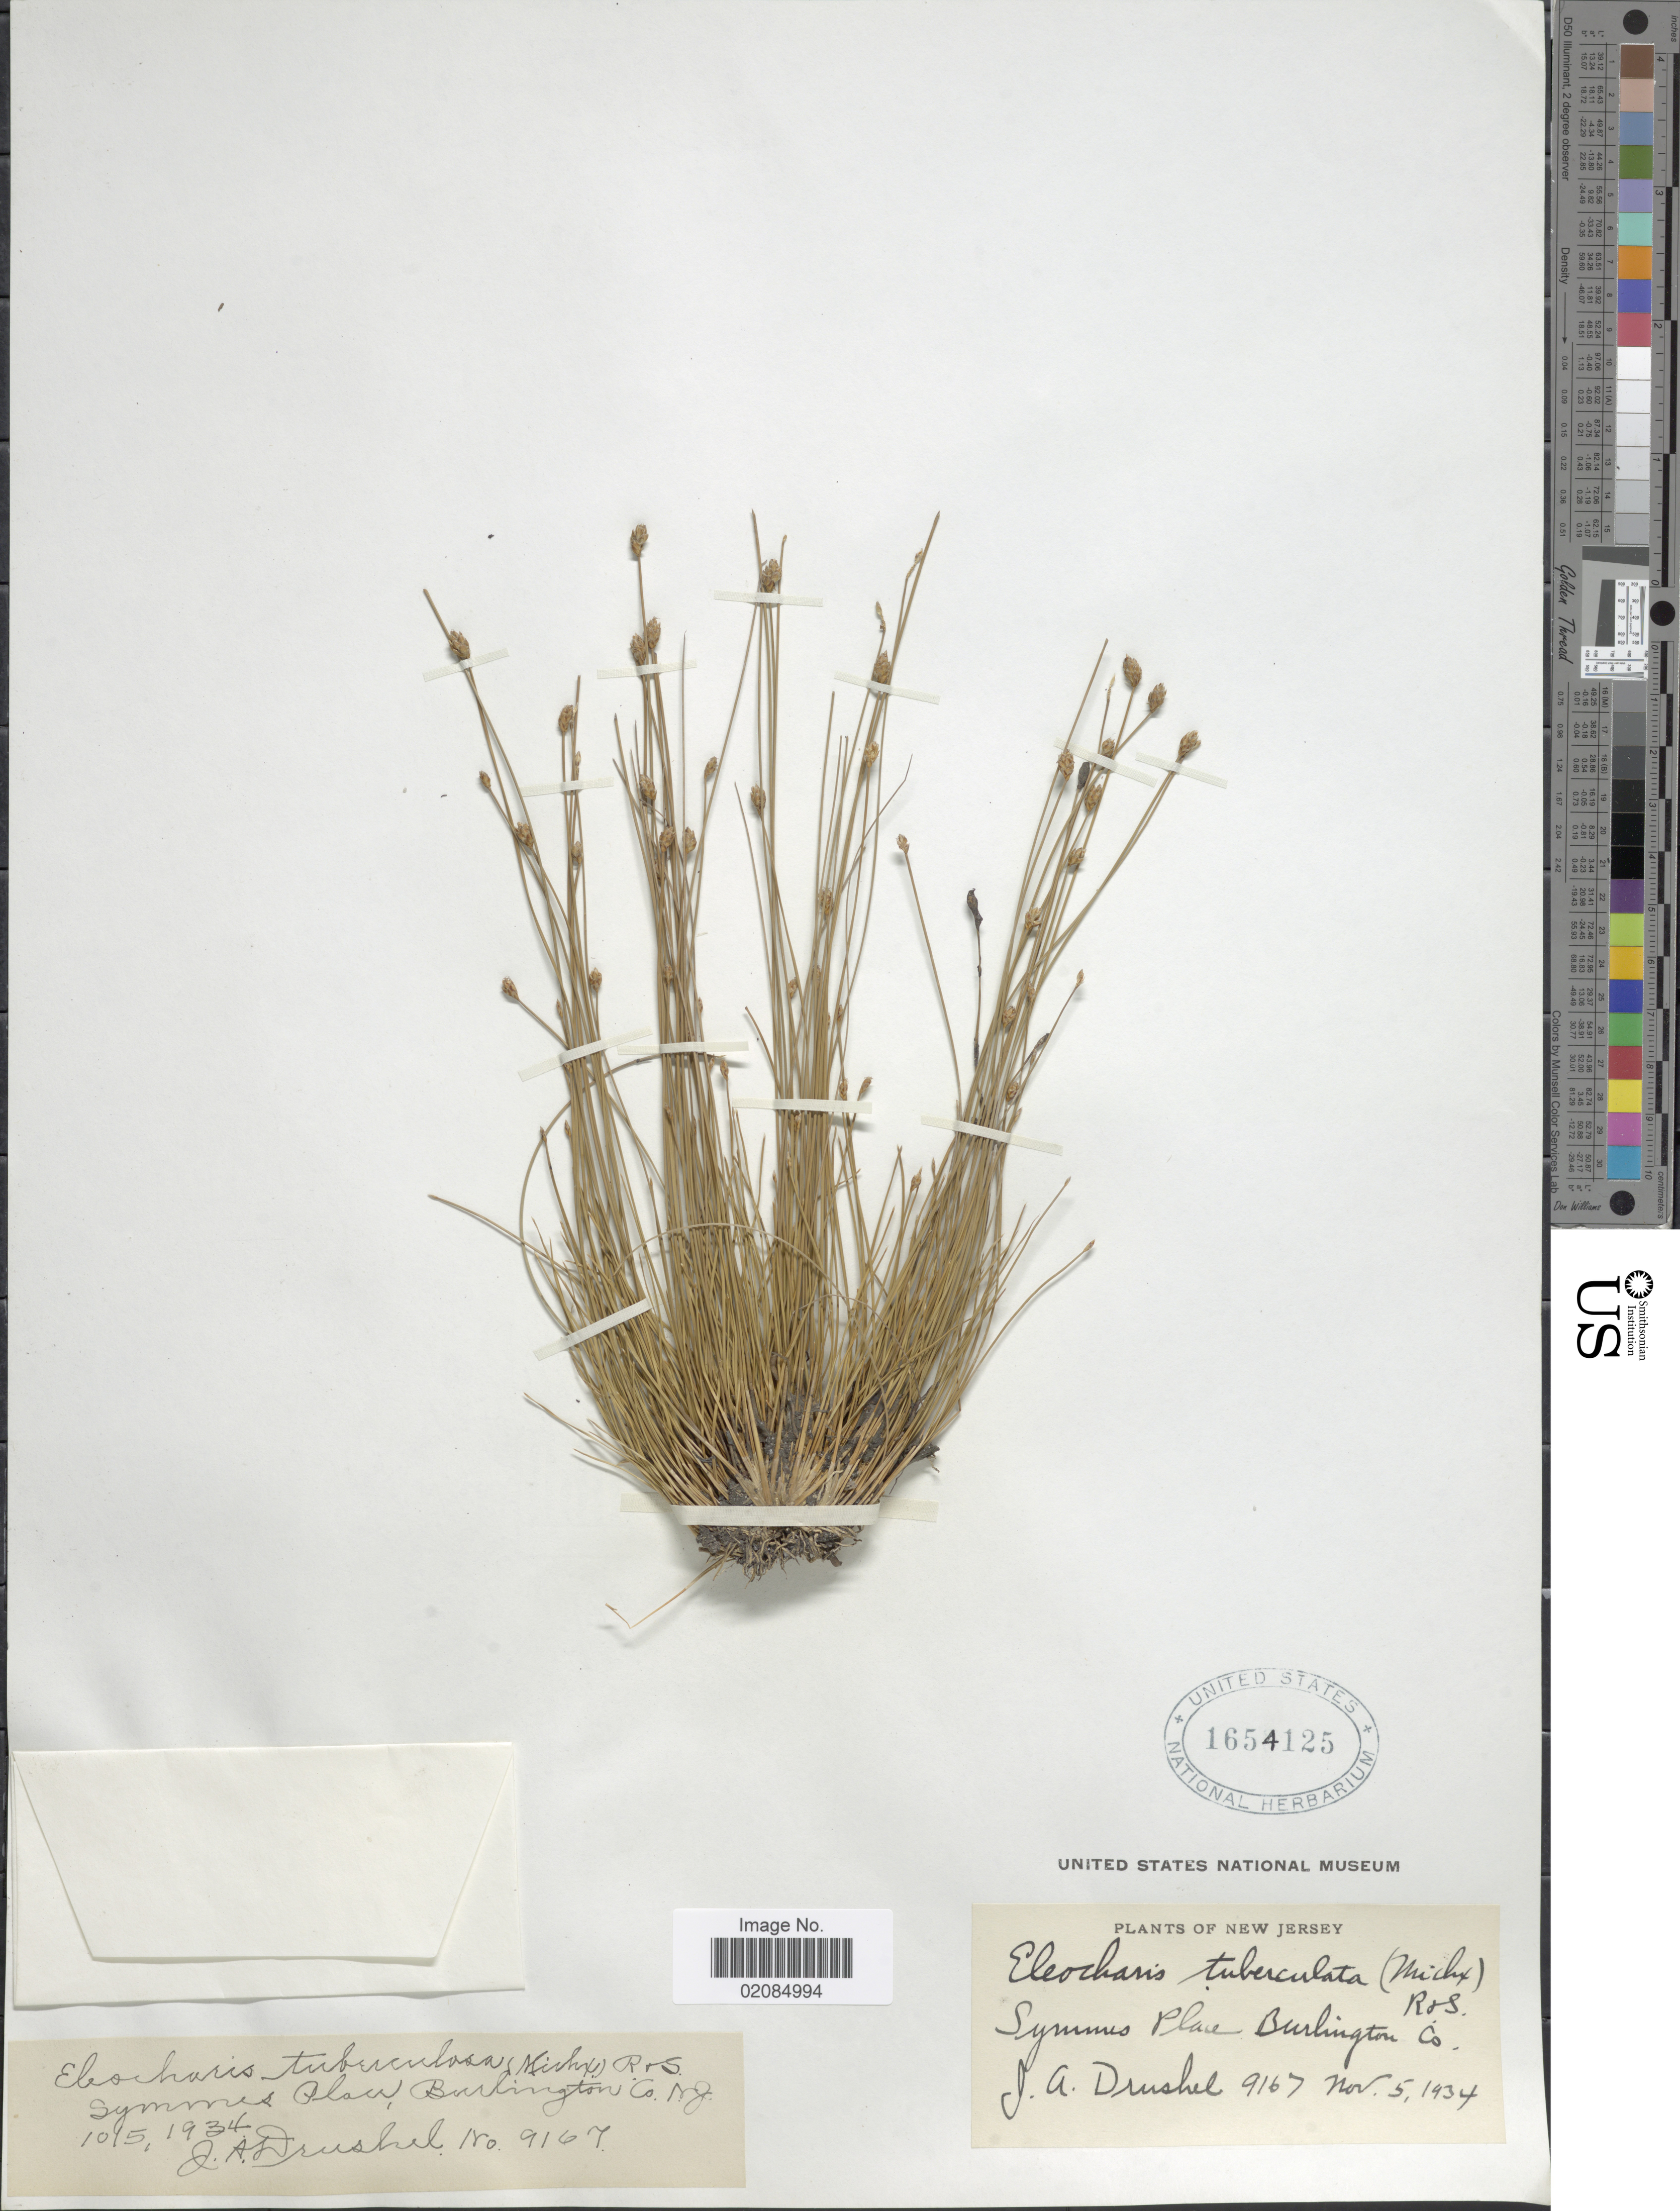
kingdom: Plantae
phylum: Tracheophyta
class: Liliopsida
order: Poales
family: Cyperaceae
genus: Eleocharis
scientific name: Eleocharis tuberculosa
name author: (Michx.) Roem. & Schult.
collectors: J. A. Drushel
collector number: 9167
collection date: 1934-11-05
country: United States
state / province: New Jersey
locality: Symmes Place Burlington Co.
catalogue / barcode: US 1654125